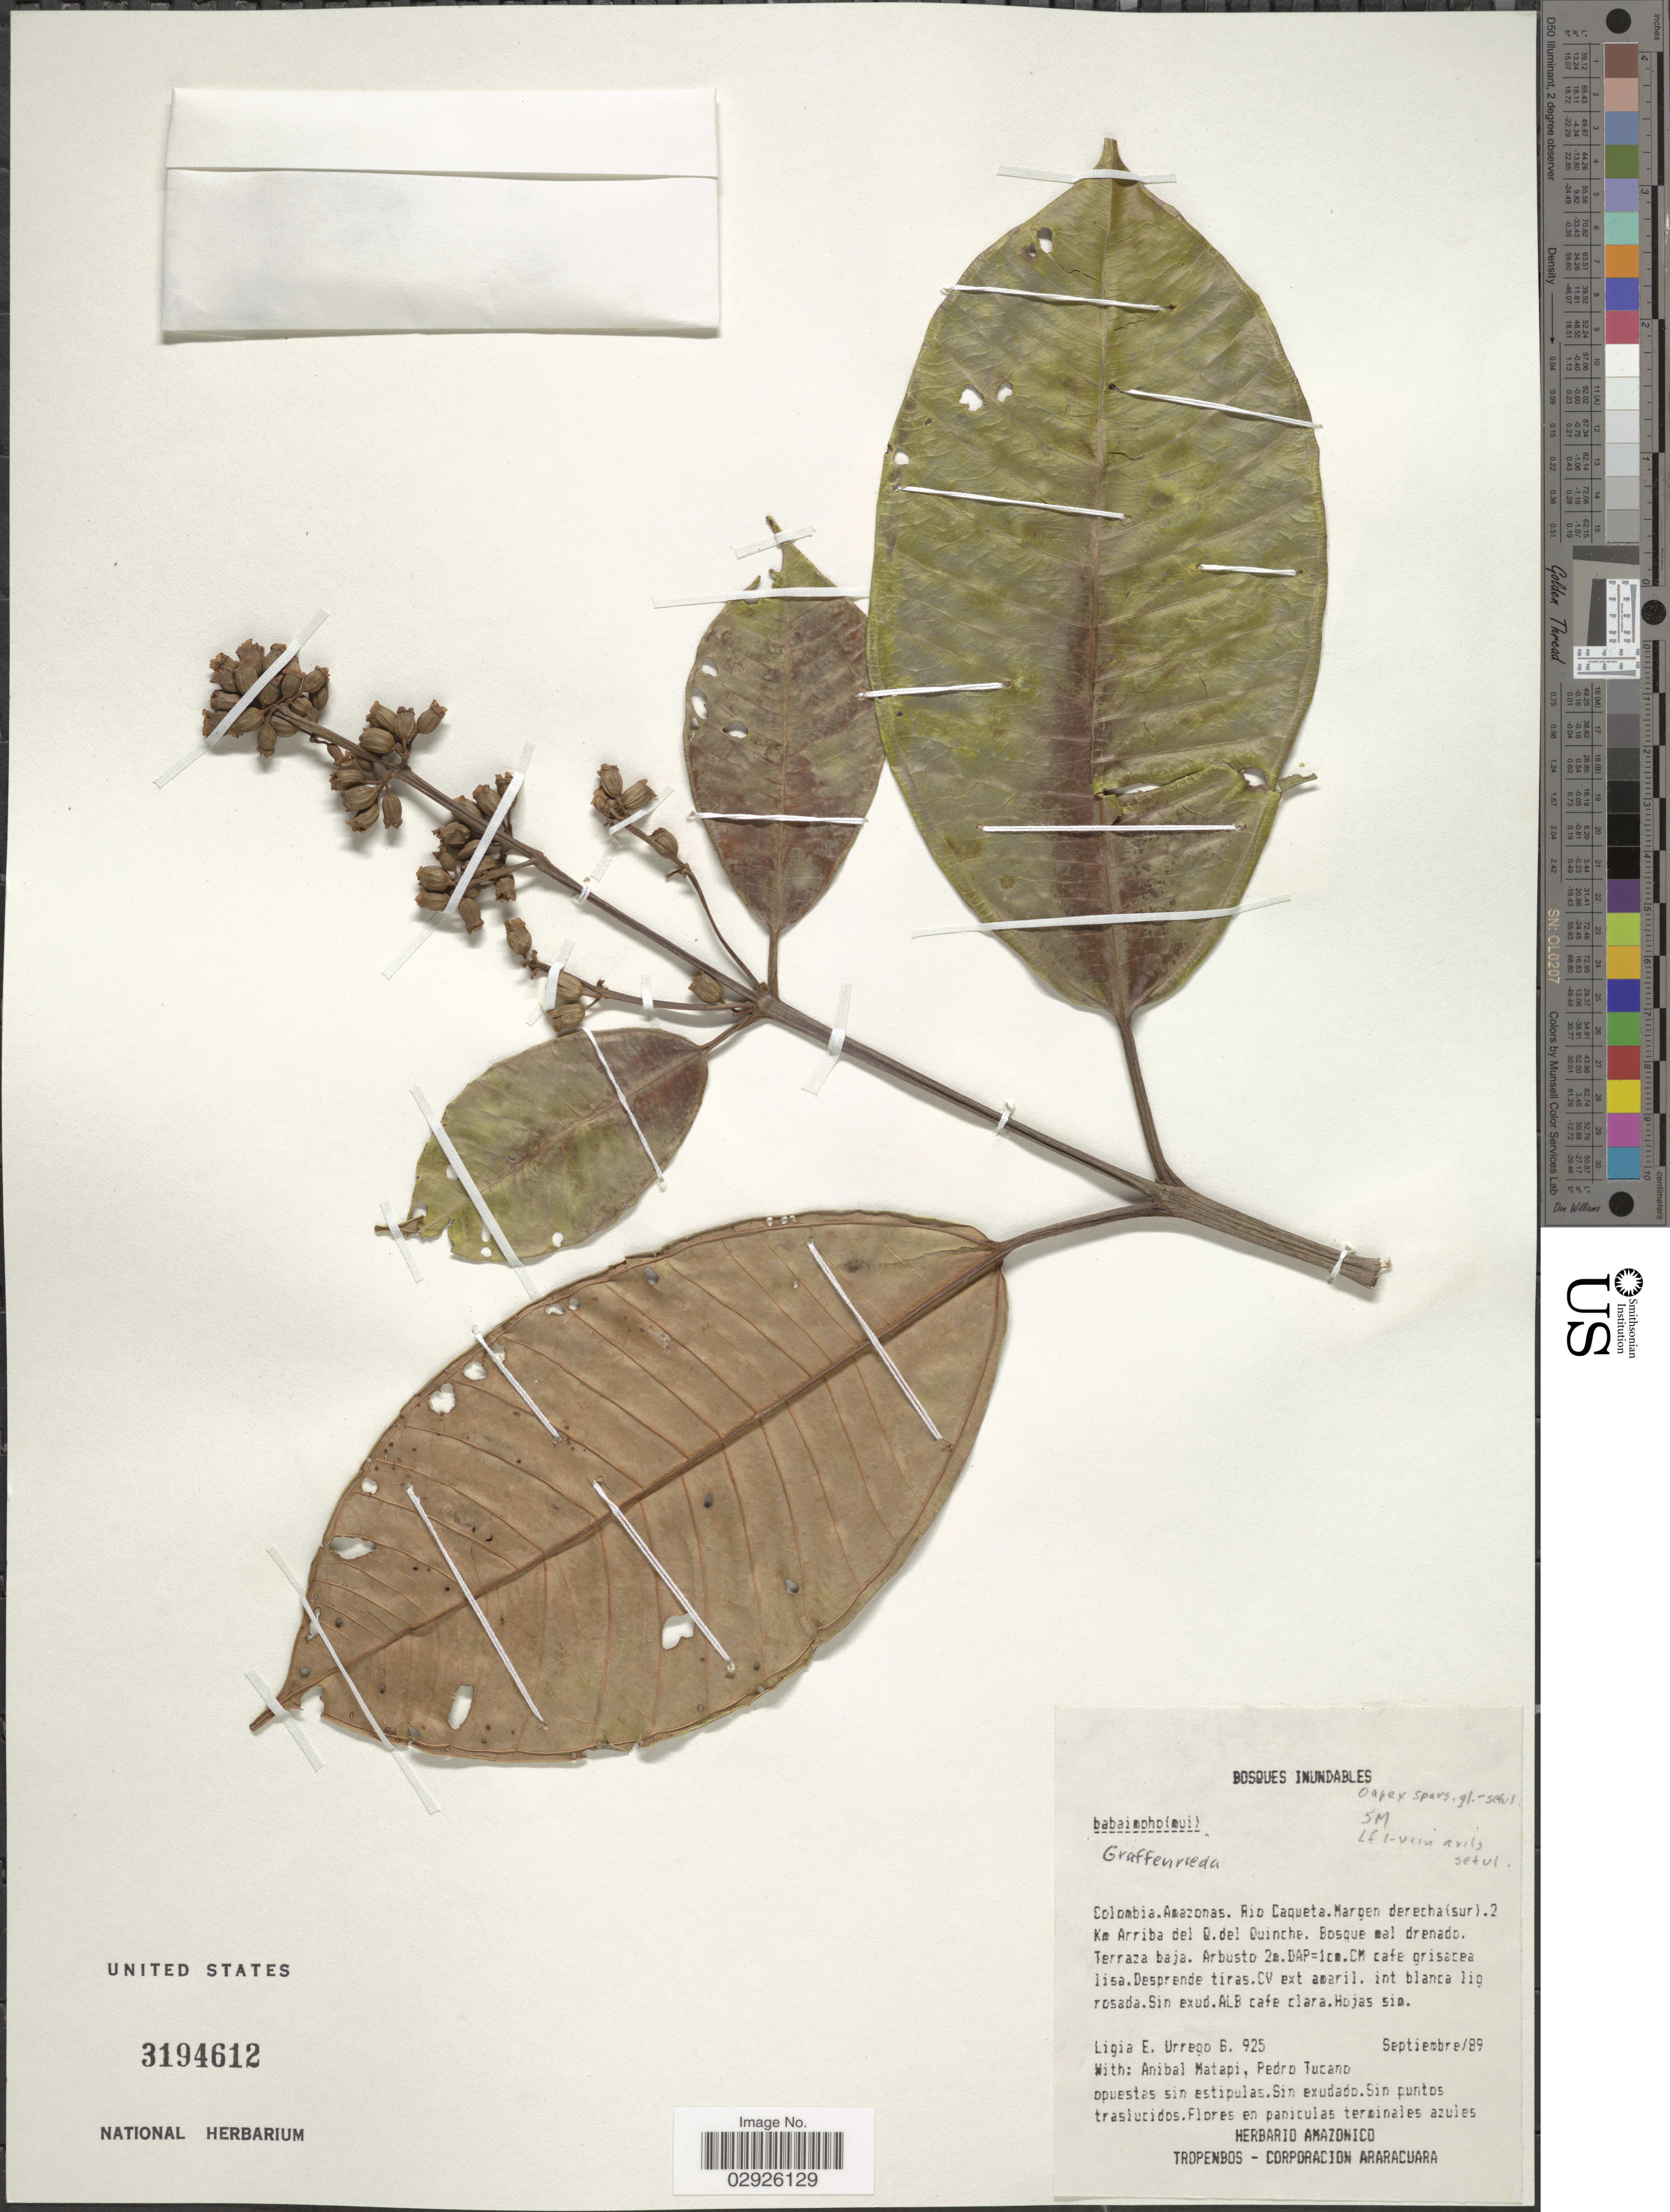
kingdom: Plantae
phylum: Tracheophyta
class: Magnoliopsida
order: Myrtales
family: Melastomataceae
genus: Graffenrieda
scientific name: Graffenrieda limbata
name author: Triana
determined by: Murillo, J. S.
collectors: L. Urrego G., A. Matapi & P. Tucano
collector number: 925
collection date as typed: Transcribed d/m/y: /9/89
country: Colombia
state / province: Amazônas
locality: Rio Caqueta. Margen derecha (sur). 2 Km Arriba del Q. del Quinche.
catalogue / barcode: US 3194612